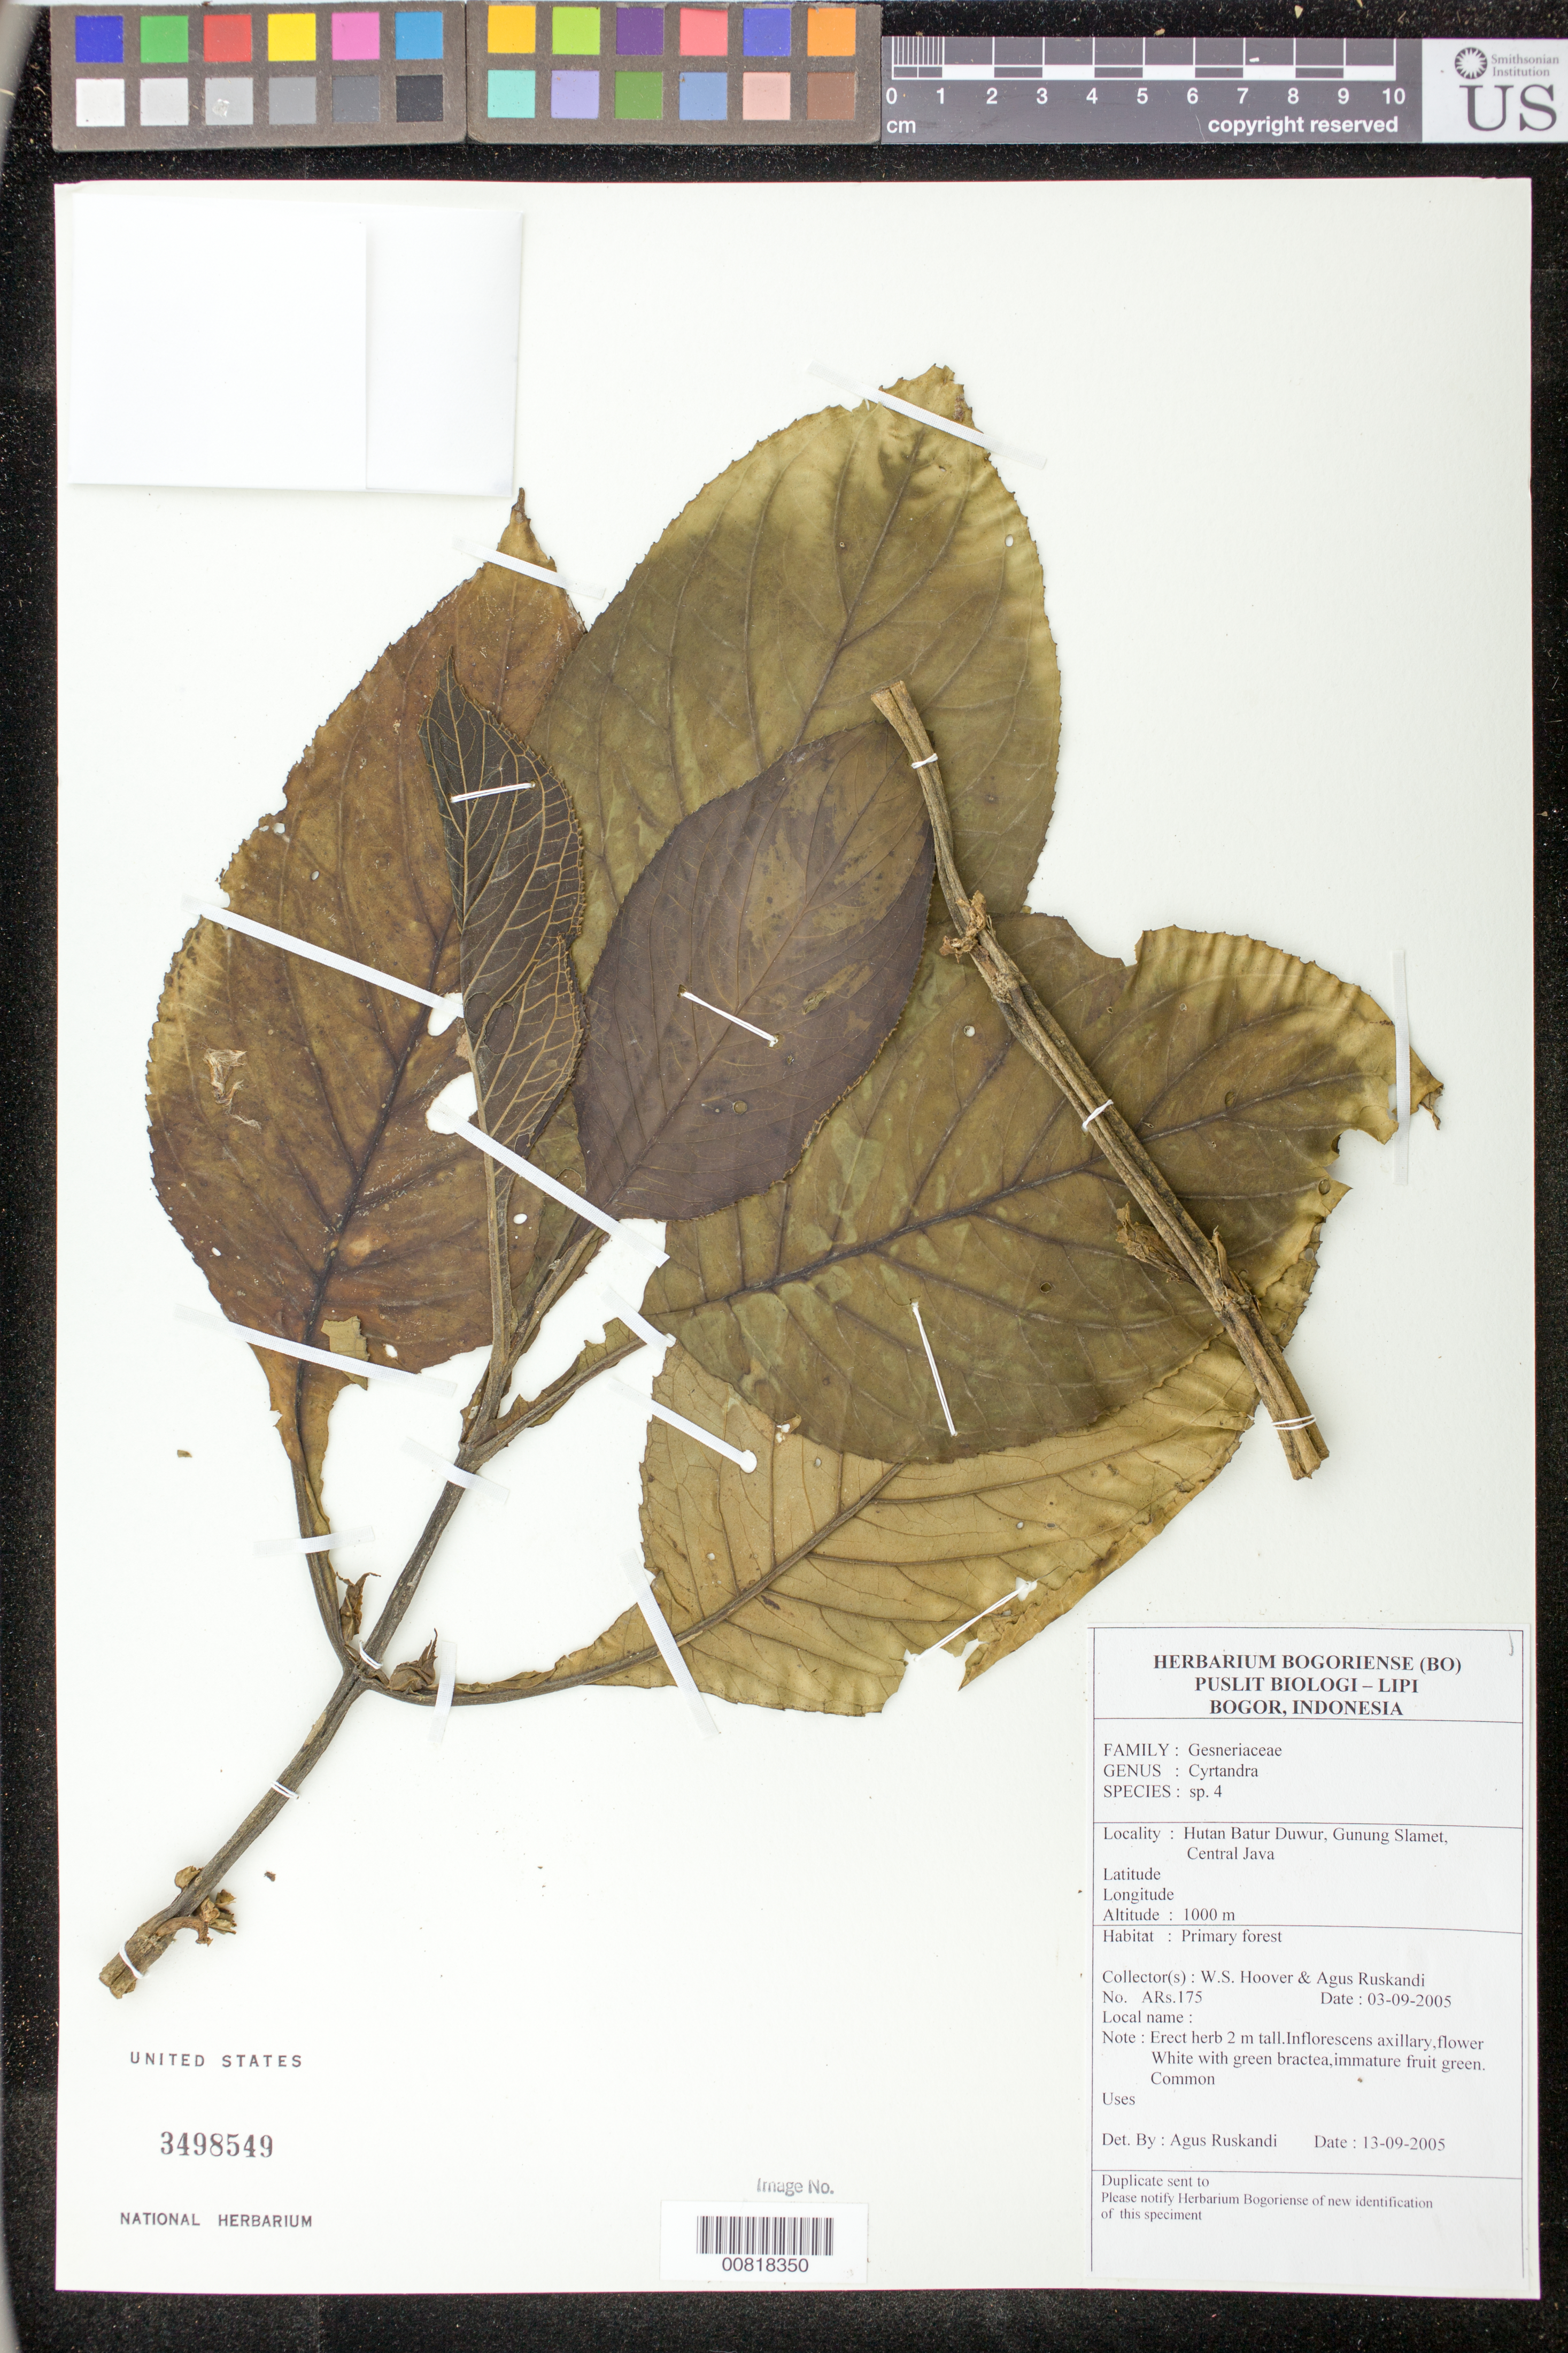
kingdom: Plantae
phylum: Tracheophyta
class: Magnoliopsida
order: Lamiales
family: Gesneriaceae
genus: Cyrtandra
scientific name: Cyrtandra sp.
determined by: Ruskandi, A.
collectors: S. Hoover & A. Ruskandi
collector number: ARs 175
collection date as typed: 03 Sep 2005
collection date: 2005-09-03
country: Indonesia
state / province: Java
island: Java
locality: Hutan Batur Duwur, Gunung Slamet, Central Java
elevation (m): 1000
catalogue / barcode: US 3498549